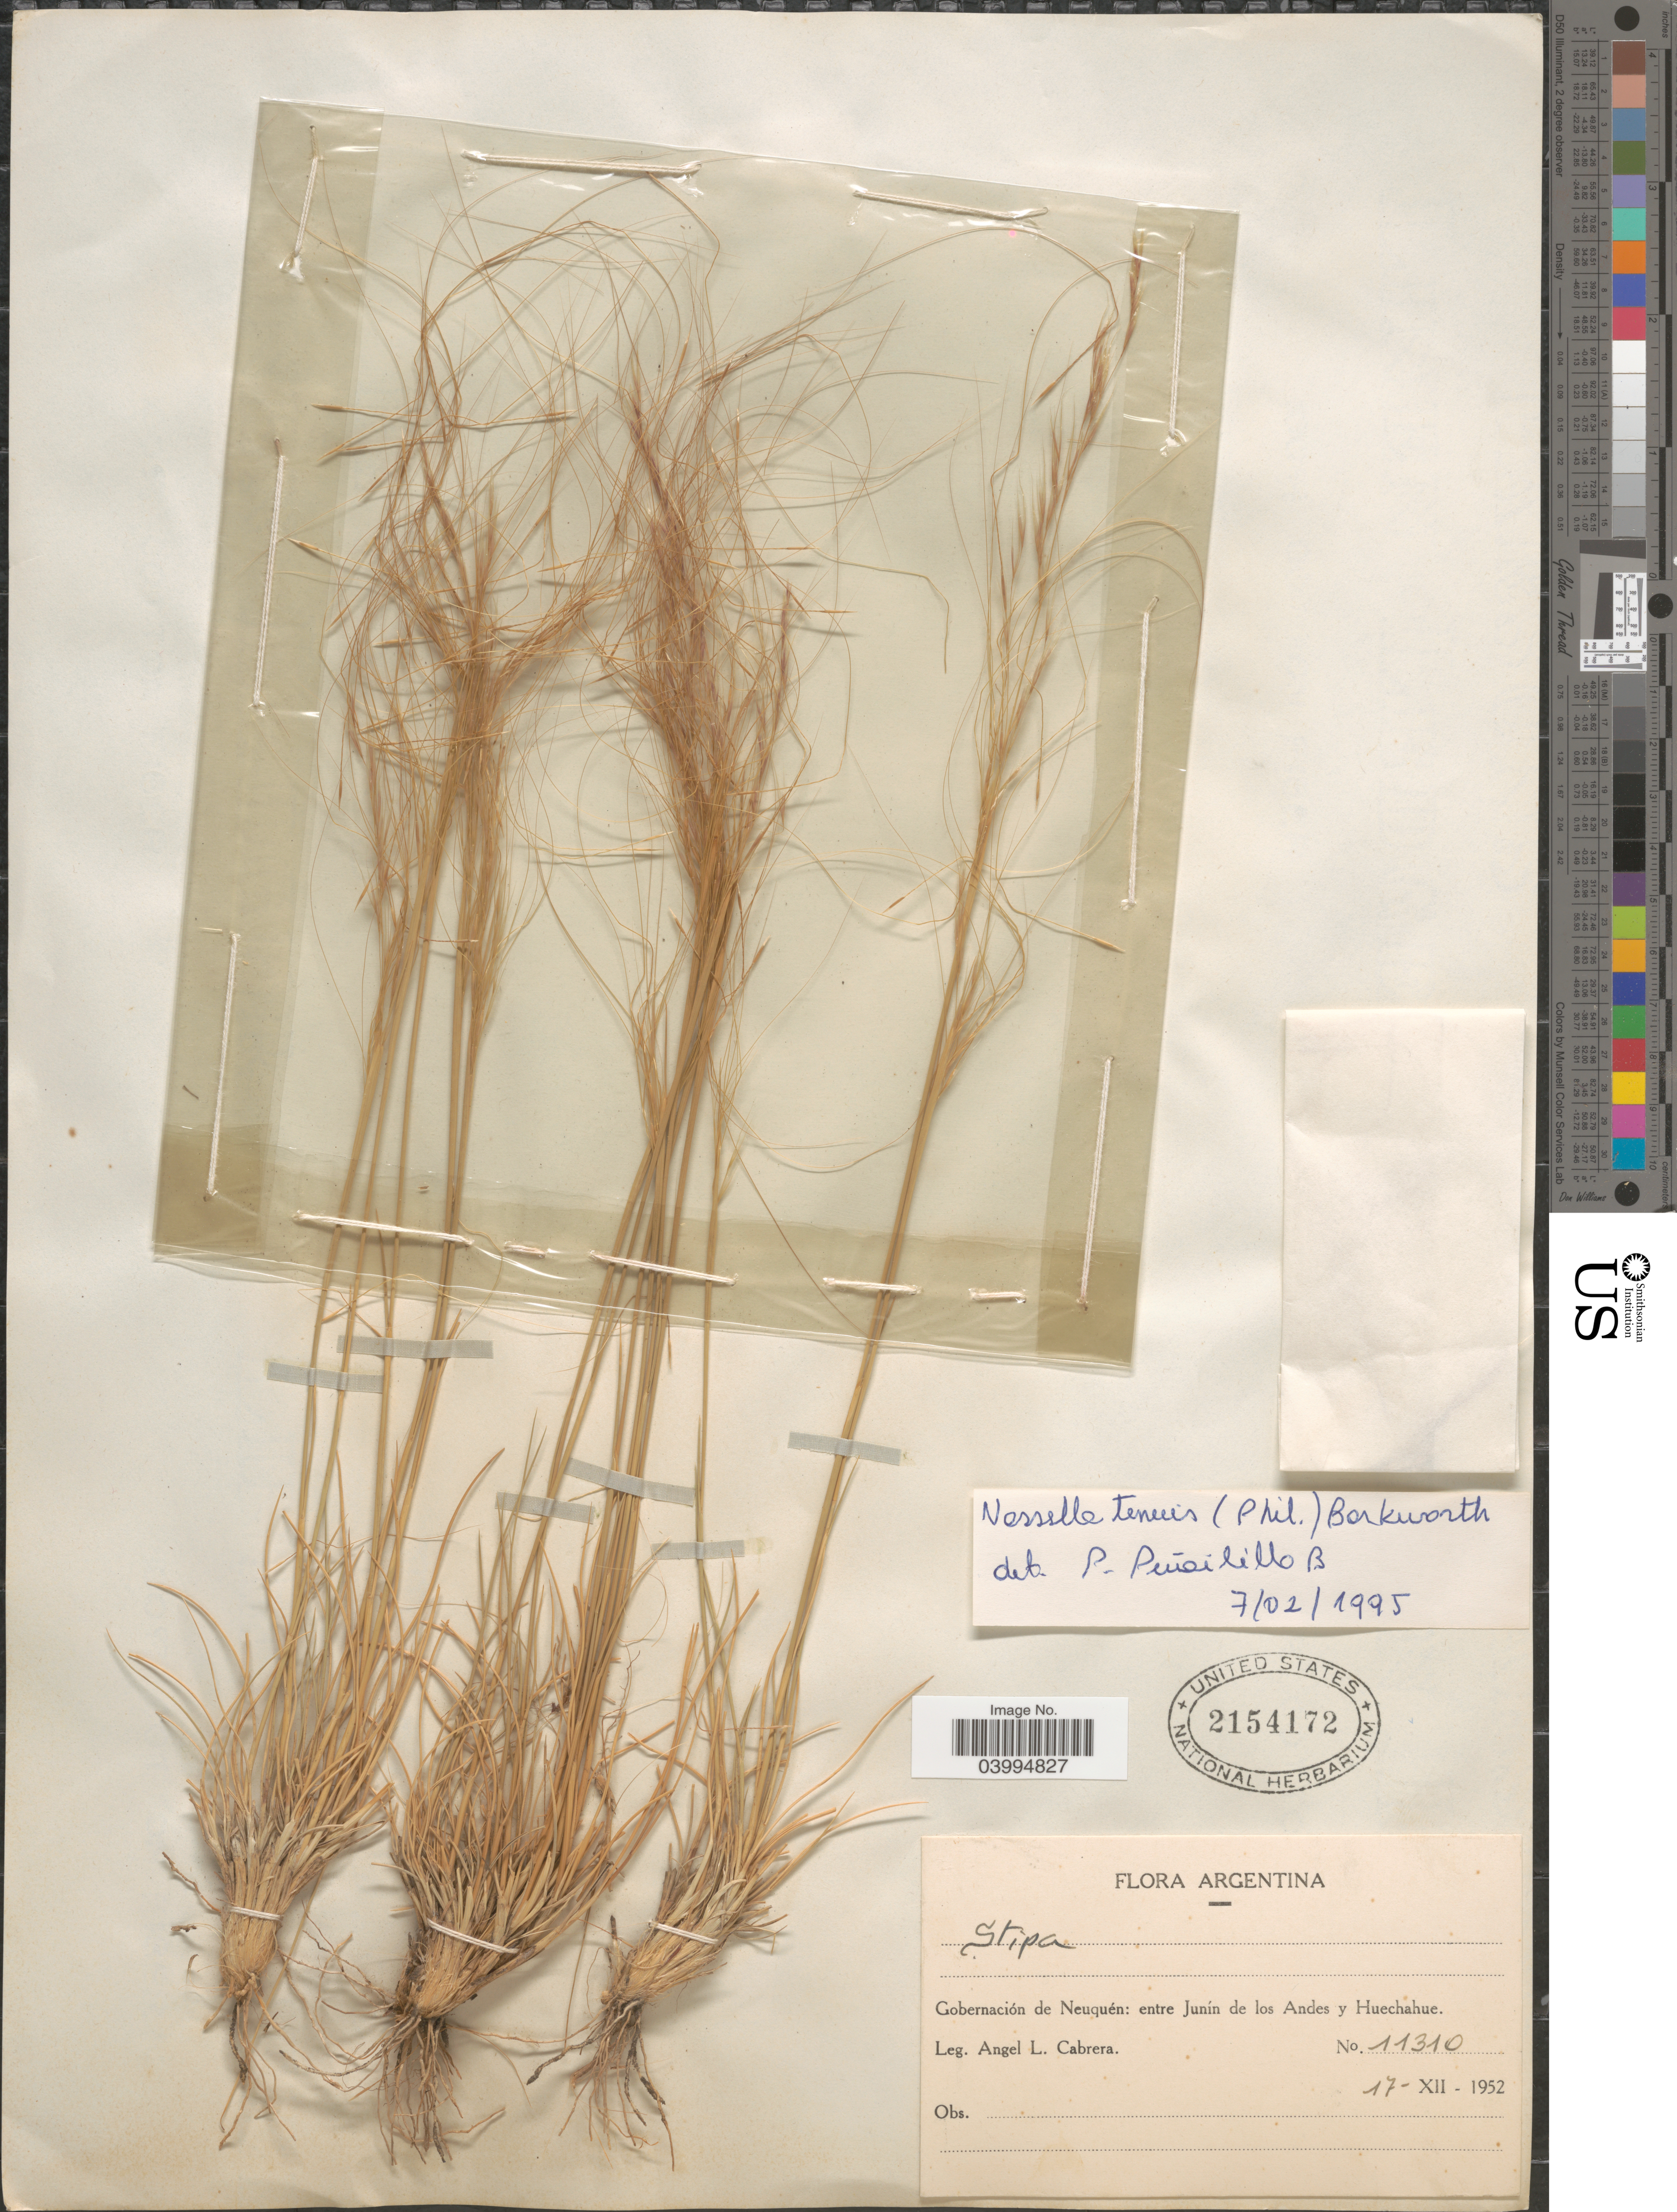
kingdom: Plantae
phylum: Tracheophyta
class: Liliopsida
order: Poales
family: Poaceae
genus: Nassella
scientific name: Nassella tenuis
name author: (Phil.) Barkworth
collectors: A. L. Cabrera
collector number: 11310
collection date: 1952-12-17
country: Argentina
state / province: Neuquen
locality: Gobernación de Neuquén: entre Junín de los Andes y Huechahue.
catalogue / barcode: US 2154172